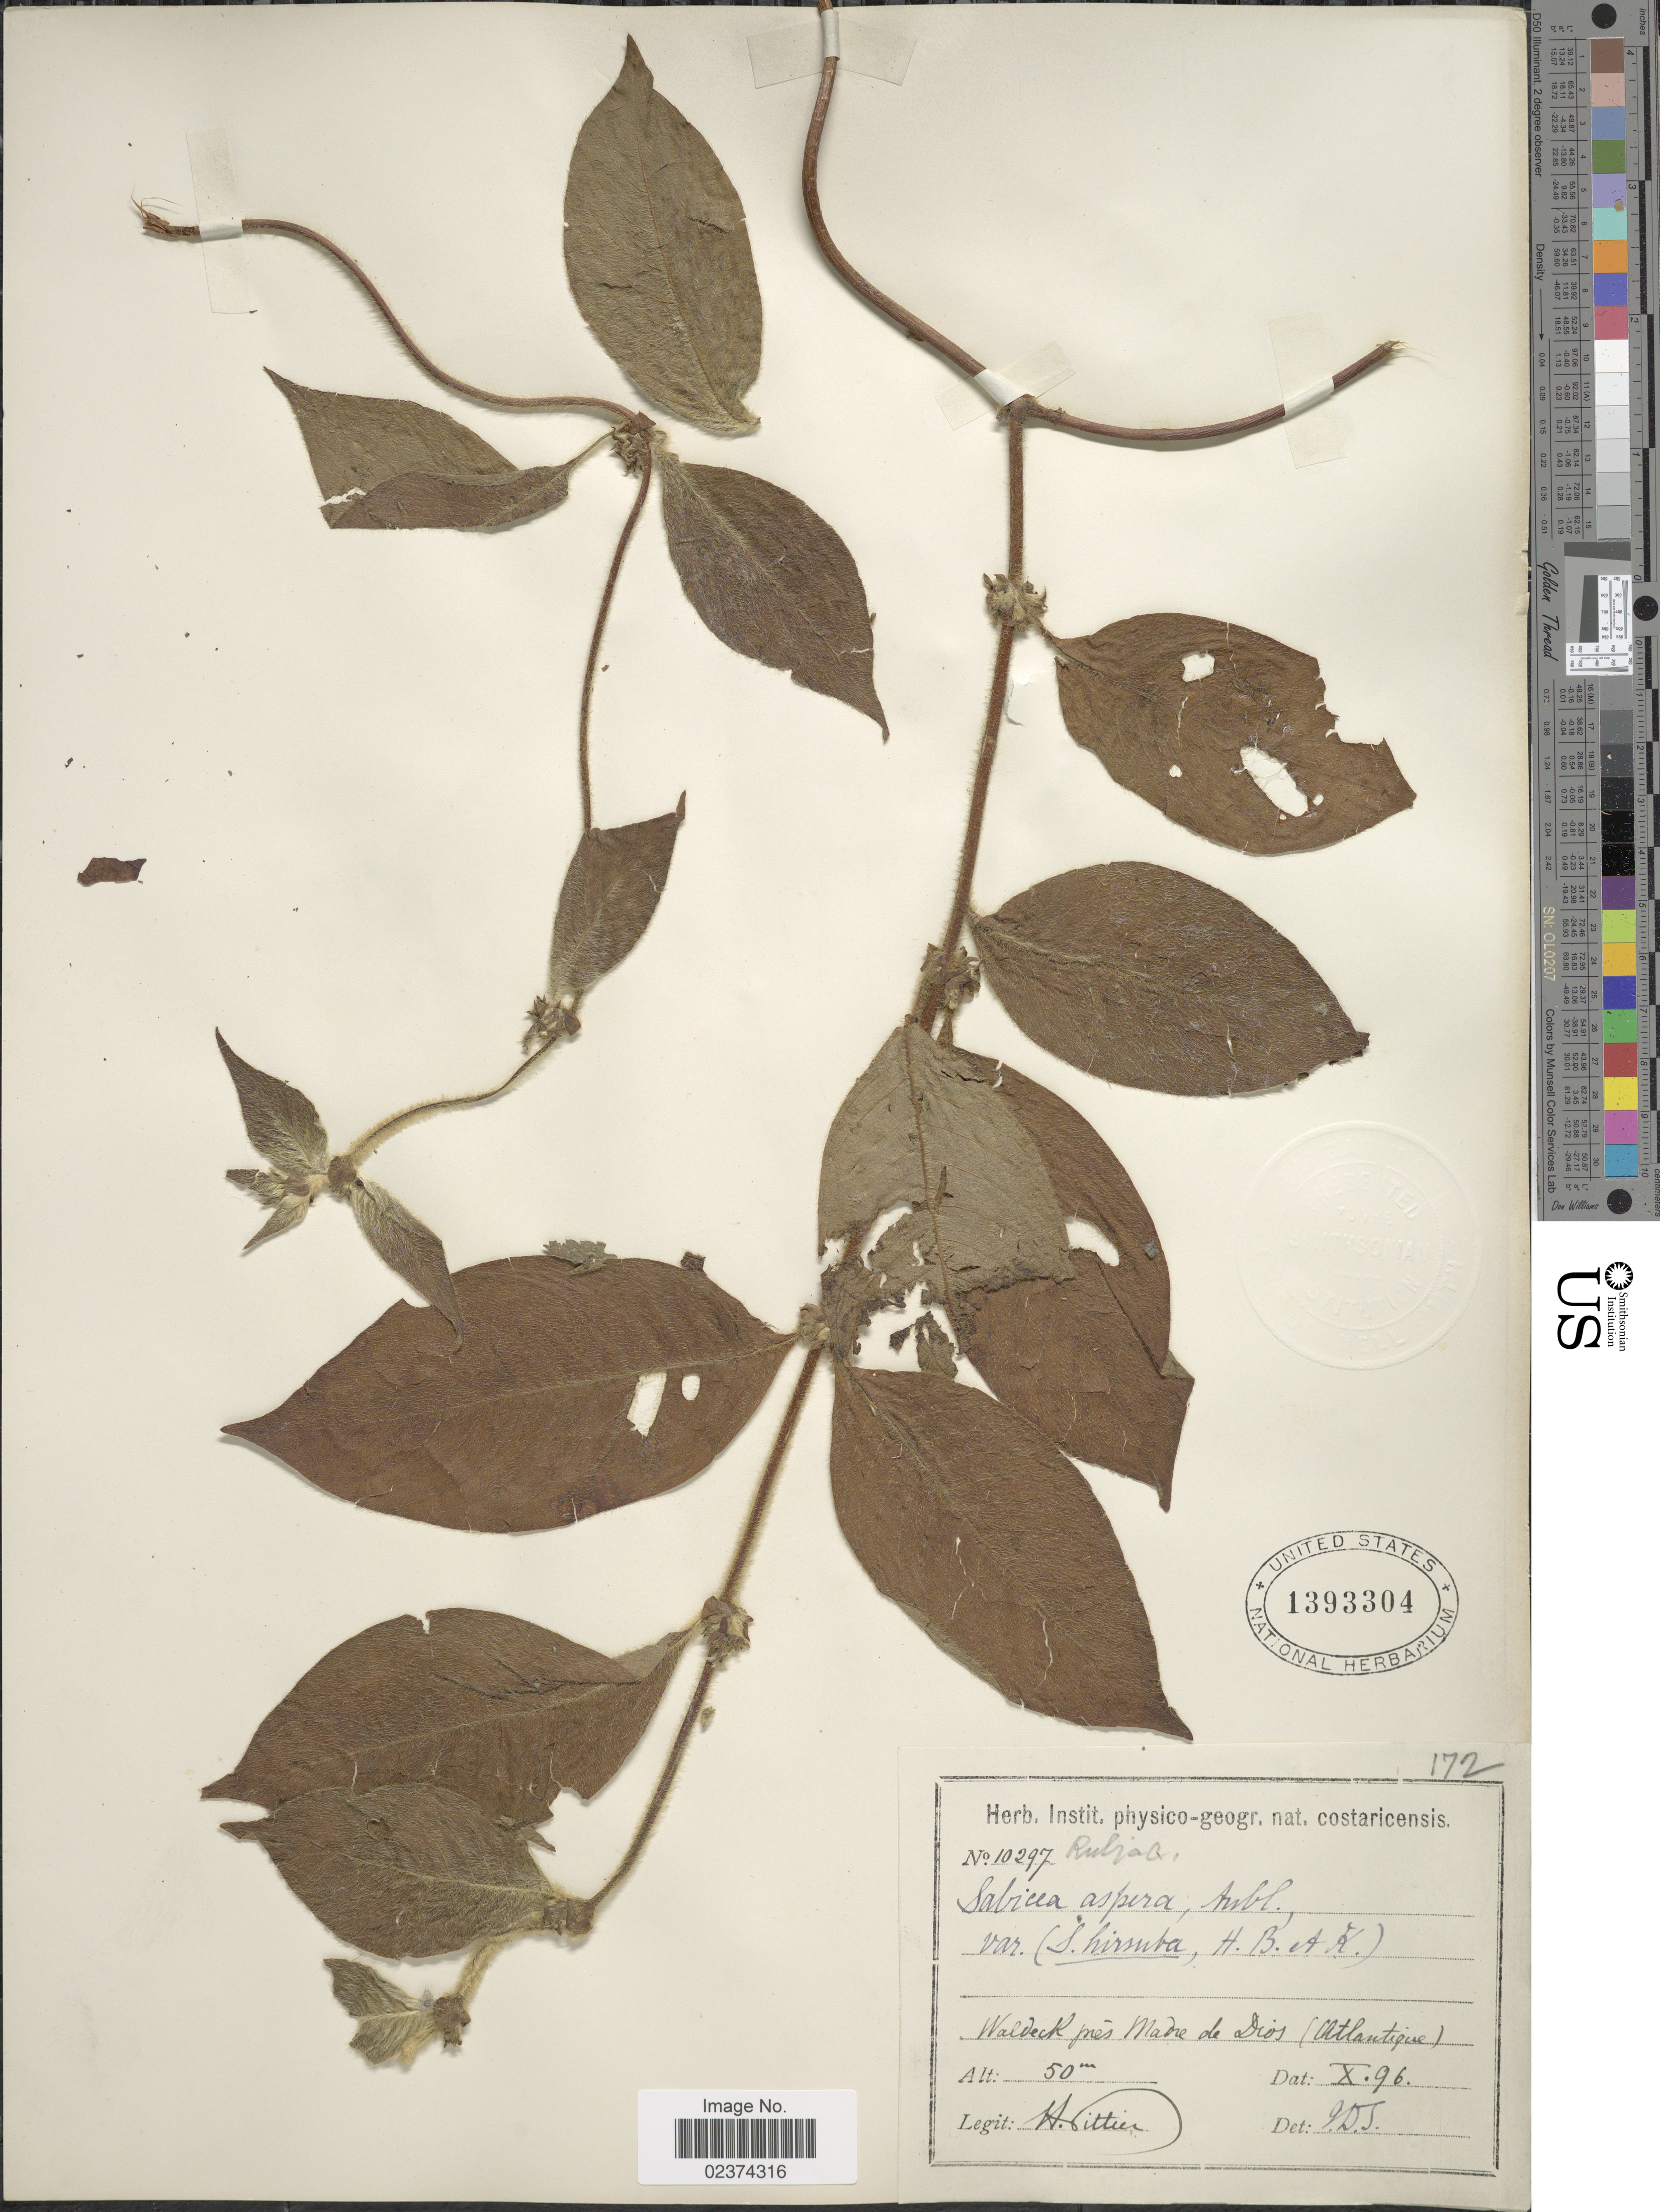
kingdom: Plantae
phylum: Tracheophyta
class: Magnoliopsida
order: Gentianales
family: Rubiaceae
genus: Sabicea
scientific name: Sabicea hirsuta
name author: Kunth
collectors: H. F. Pittier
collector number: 10297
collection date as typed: Transcribed d/m/y: /10/96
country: Peru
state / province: Madre de Dios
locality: Waldeck près Madre de Dios (Atlantique)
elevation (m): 50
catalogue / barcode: US 1393304